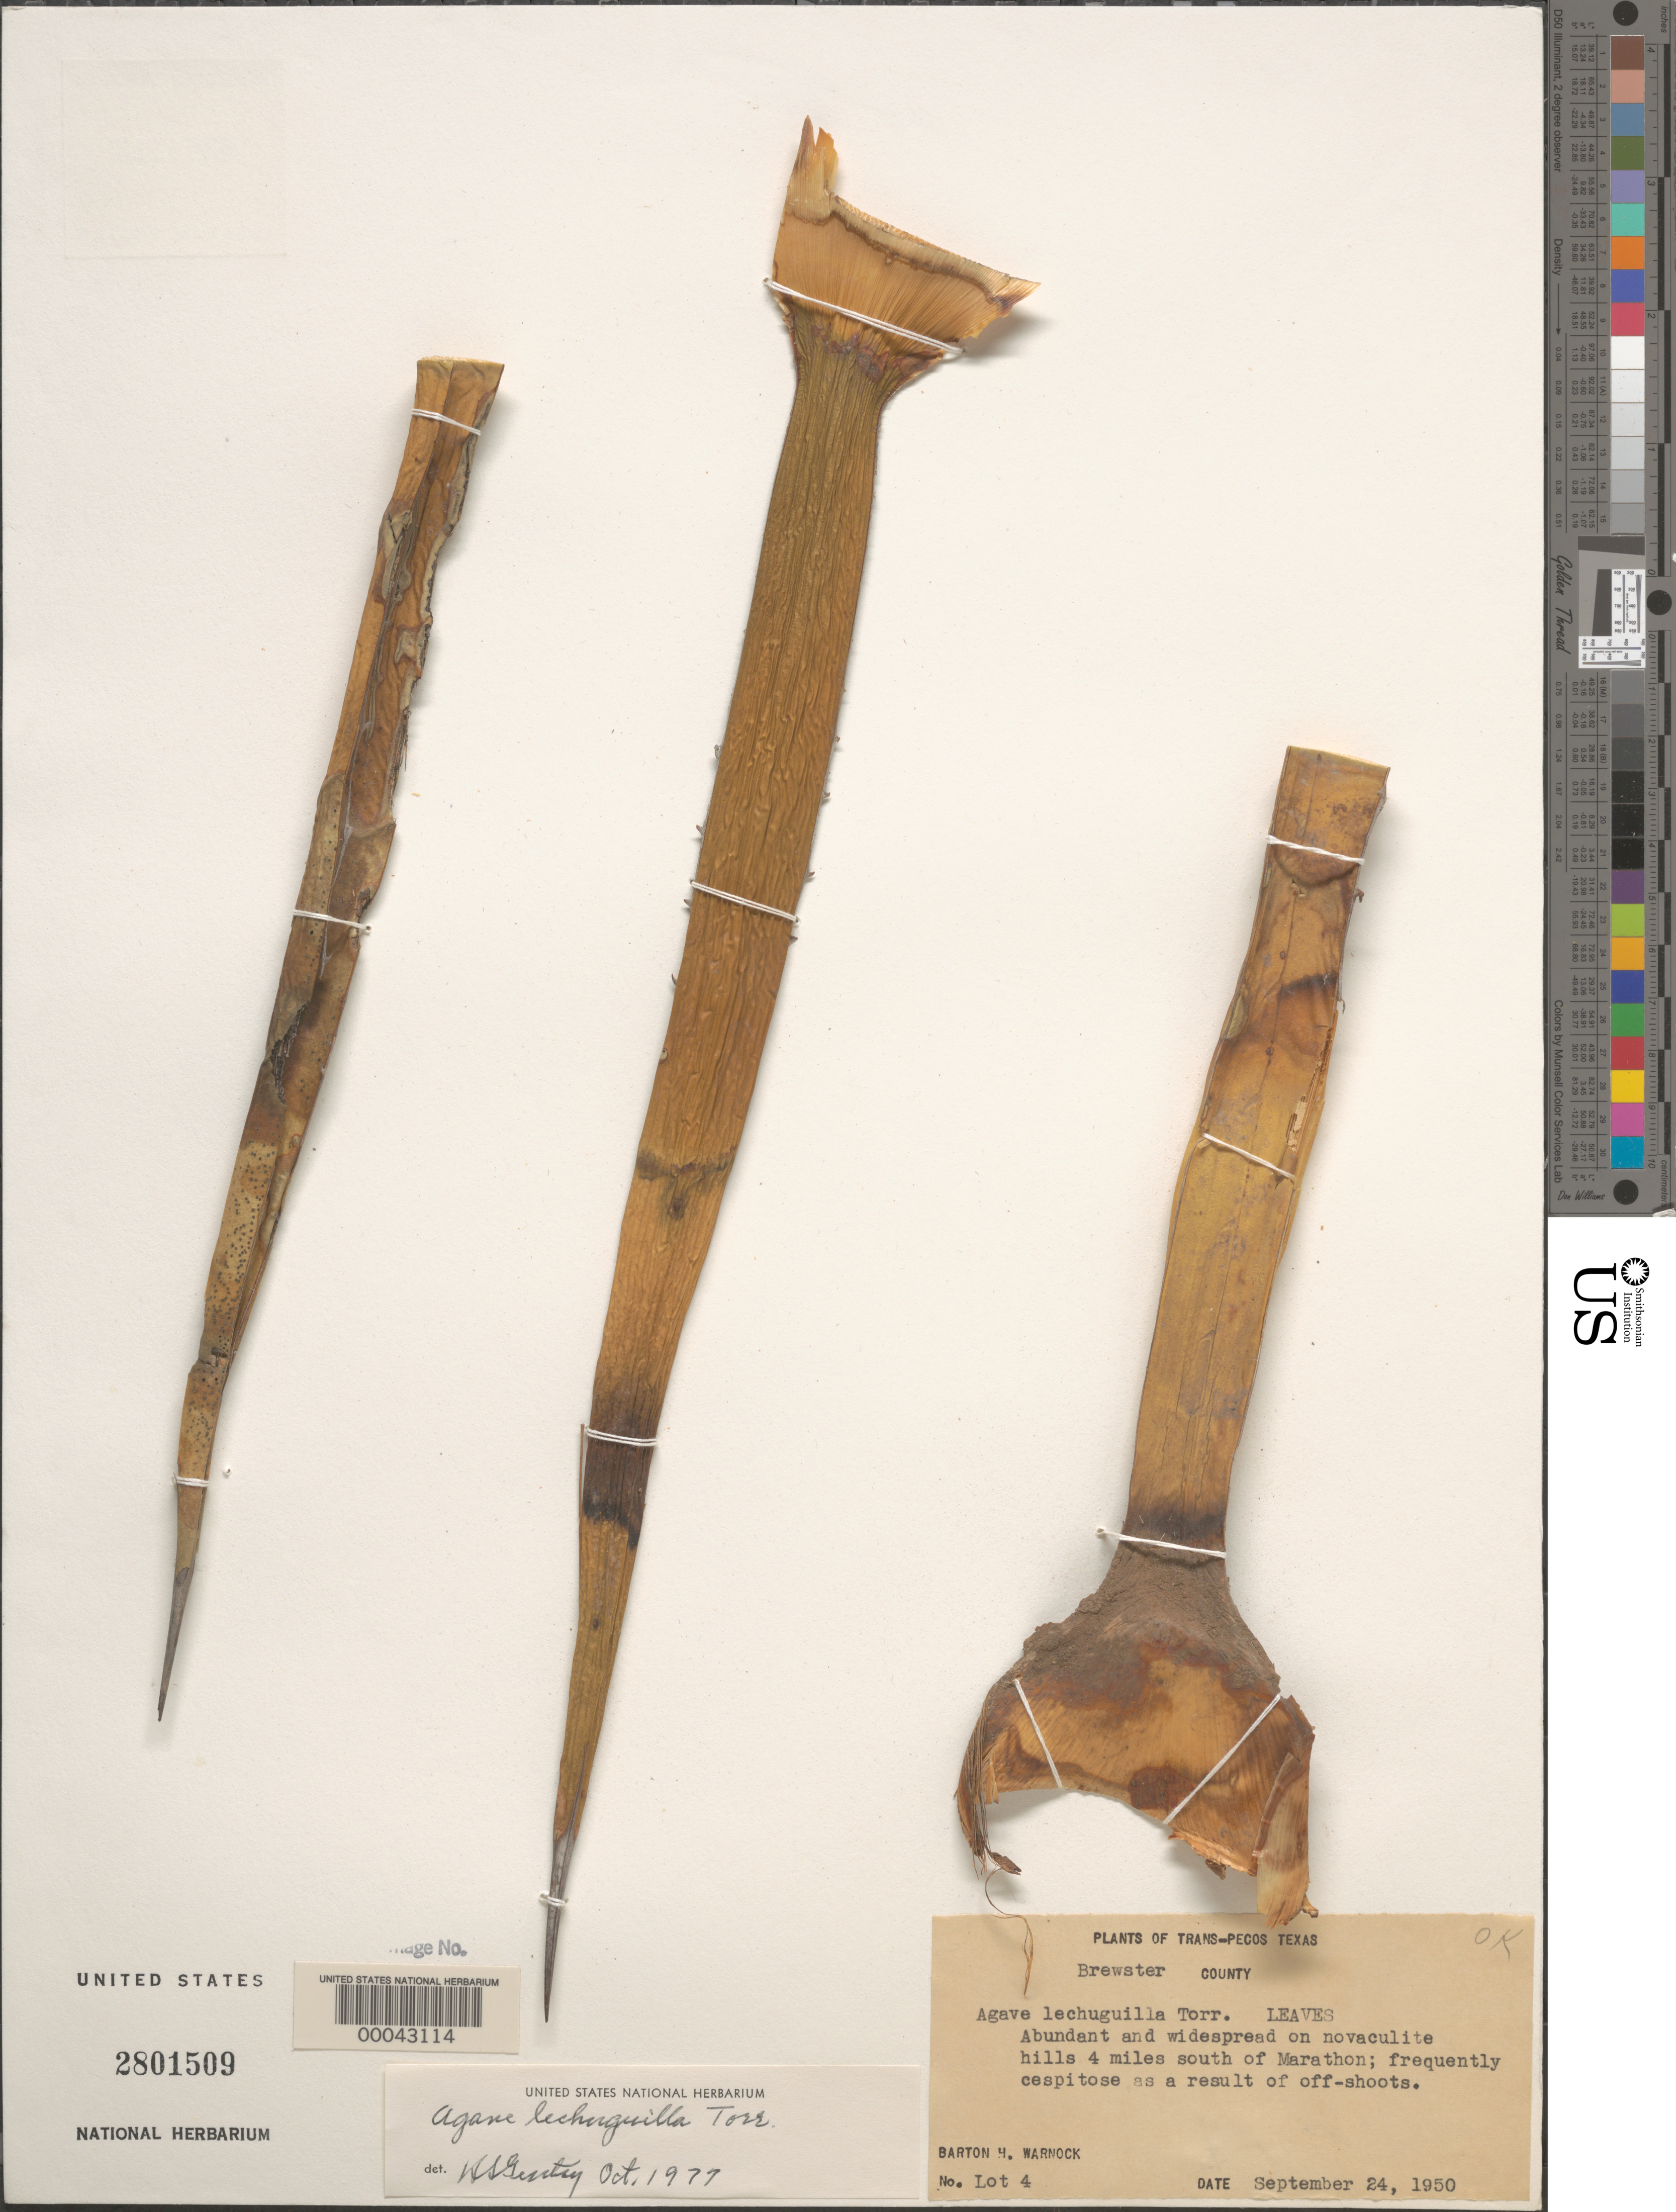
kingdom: Plantae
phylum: Tracheophyta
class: Liliopsida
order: Asparagales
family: Asparagaceae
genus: Agave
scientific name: Agave lechuguilla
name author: Torr.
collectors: B. H. Warnock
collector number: Lot 4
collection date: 1950-09-24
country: United States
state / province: Texas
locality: Trans-Pecos Texas. Brewster County. Abundant and widespread on novaculite hills 4 miles south of Marathon.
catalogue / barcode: US 2801509